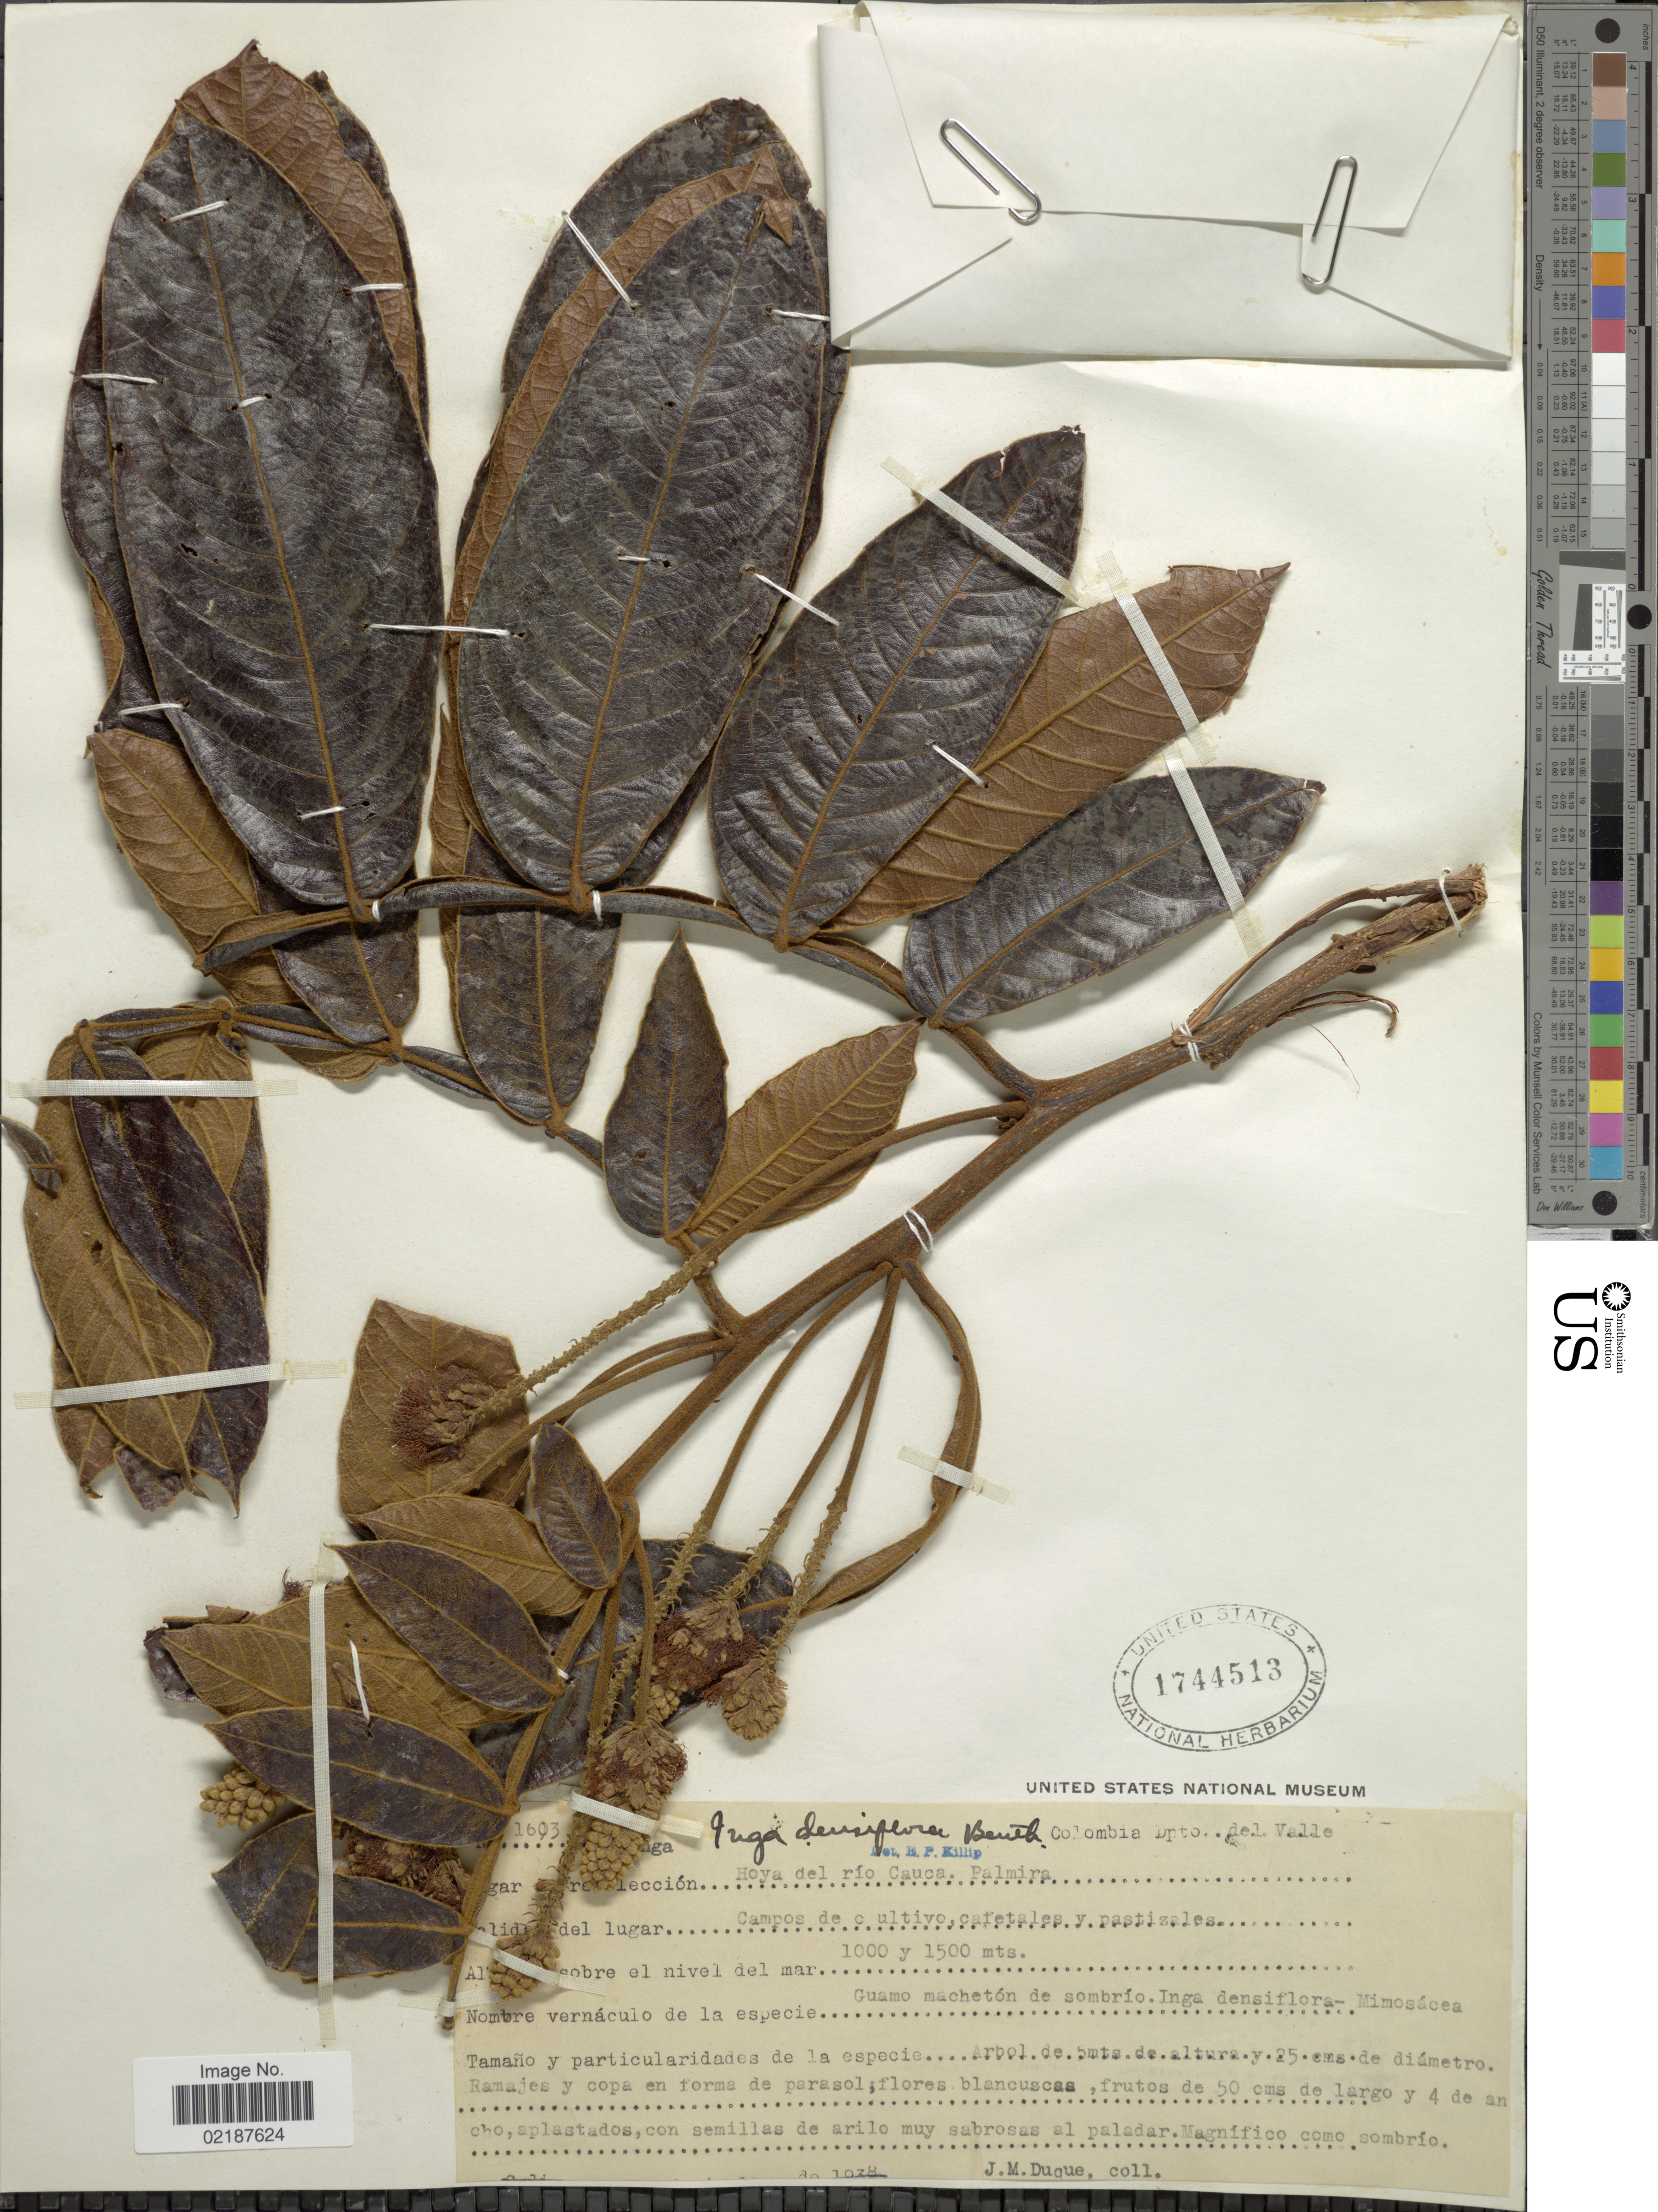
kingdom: Plantae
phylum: Tracheophyta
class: Magnoliopsida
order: Fabales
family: Fabaceae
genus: Inga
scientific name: Inga densiflora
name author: Benth.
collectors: J. Duque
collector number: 1063?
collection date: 1938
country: Colombia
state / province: Valle del Cauca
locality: Dpto. del Valle, Guamo macheton de sombrio, Inga densiflora-Mimosacea, Campos de cultivo cafetales y pastizales, Hoya del rio Cauca Palmira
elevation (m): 1000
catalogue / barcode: US 1744513